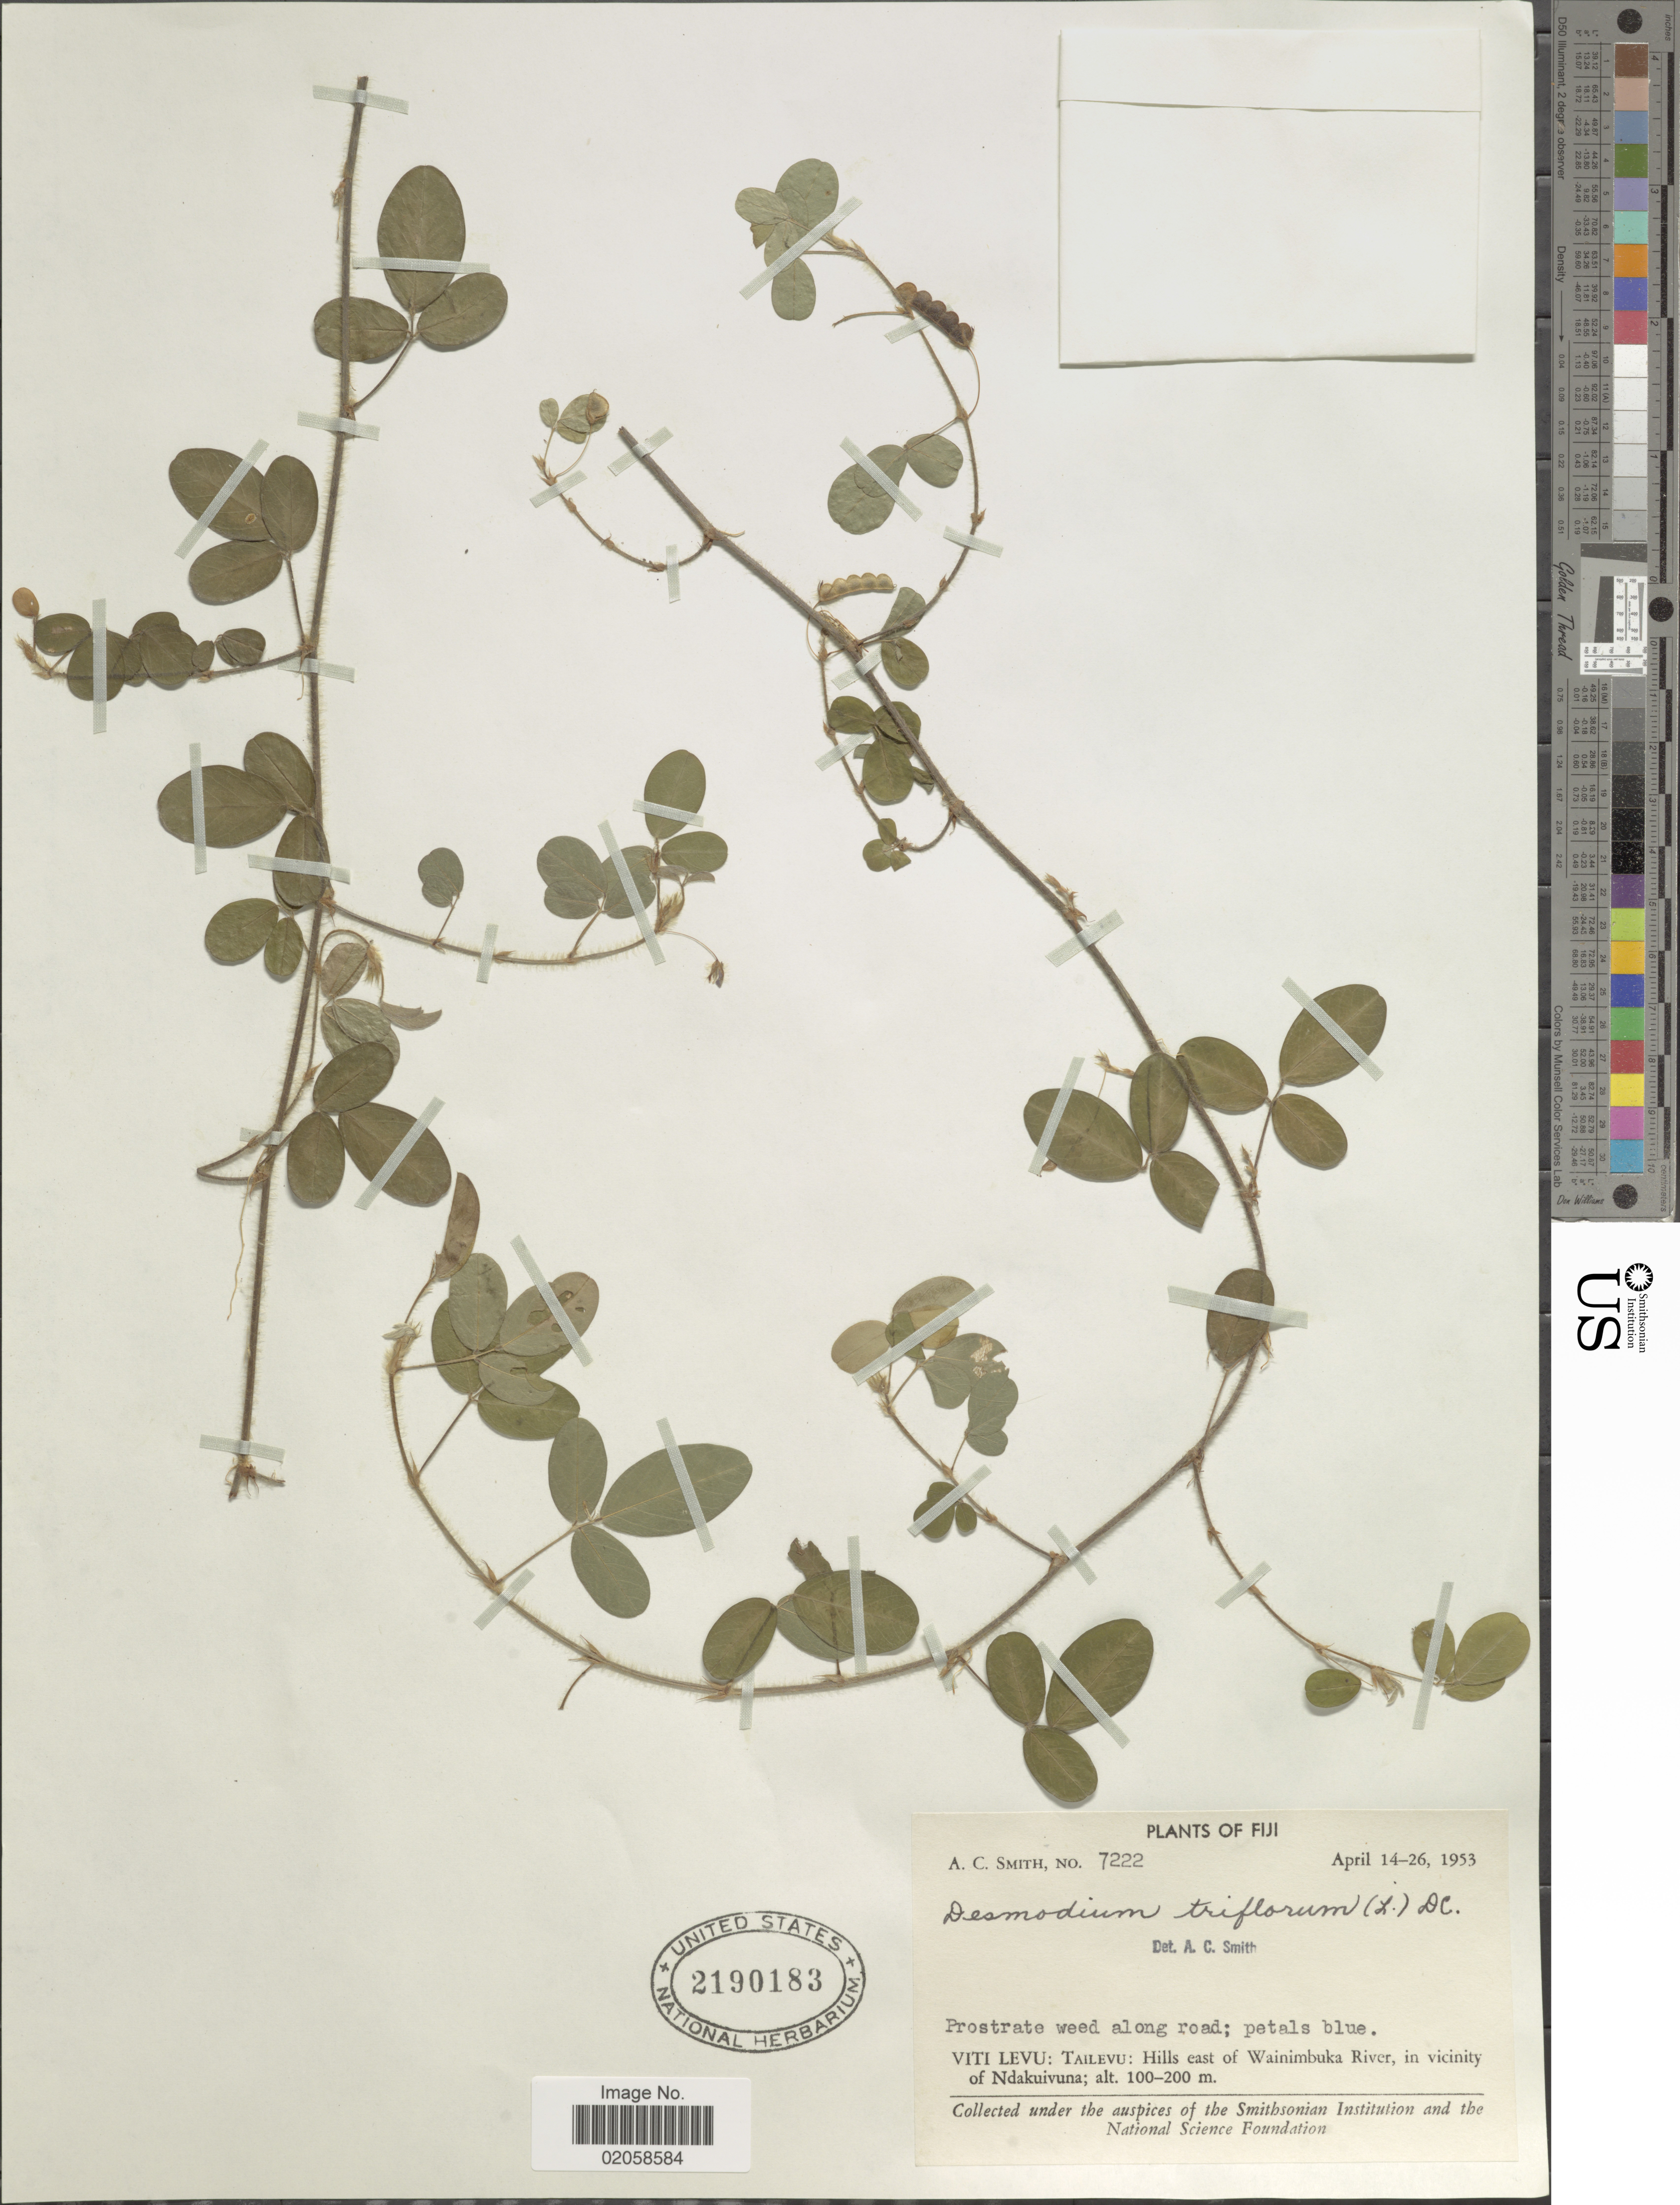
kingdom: Plantae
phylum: Tracheophyta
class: Magnoliopsida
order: Fabales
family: Fabaceae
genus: Grona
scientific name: Grona heterophylla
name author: (Willd.) H. Ohashi & K. Ohashi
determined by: Strong, Mark T., (BOT), Smithsonian Institution - National Museum of Natural History (UNITED STATES)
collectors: A. C. Smith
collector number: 7222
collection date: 1953-04-14/1953-04-26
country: Fiji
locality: Viti Levu: Tailevu: Hills east of Wainimbuka River, in vicinity of Ndakuivuna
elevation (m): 100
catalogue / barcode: US 2190183